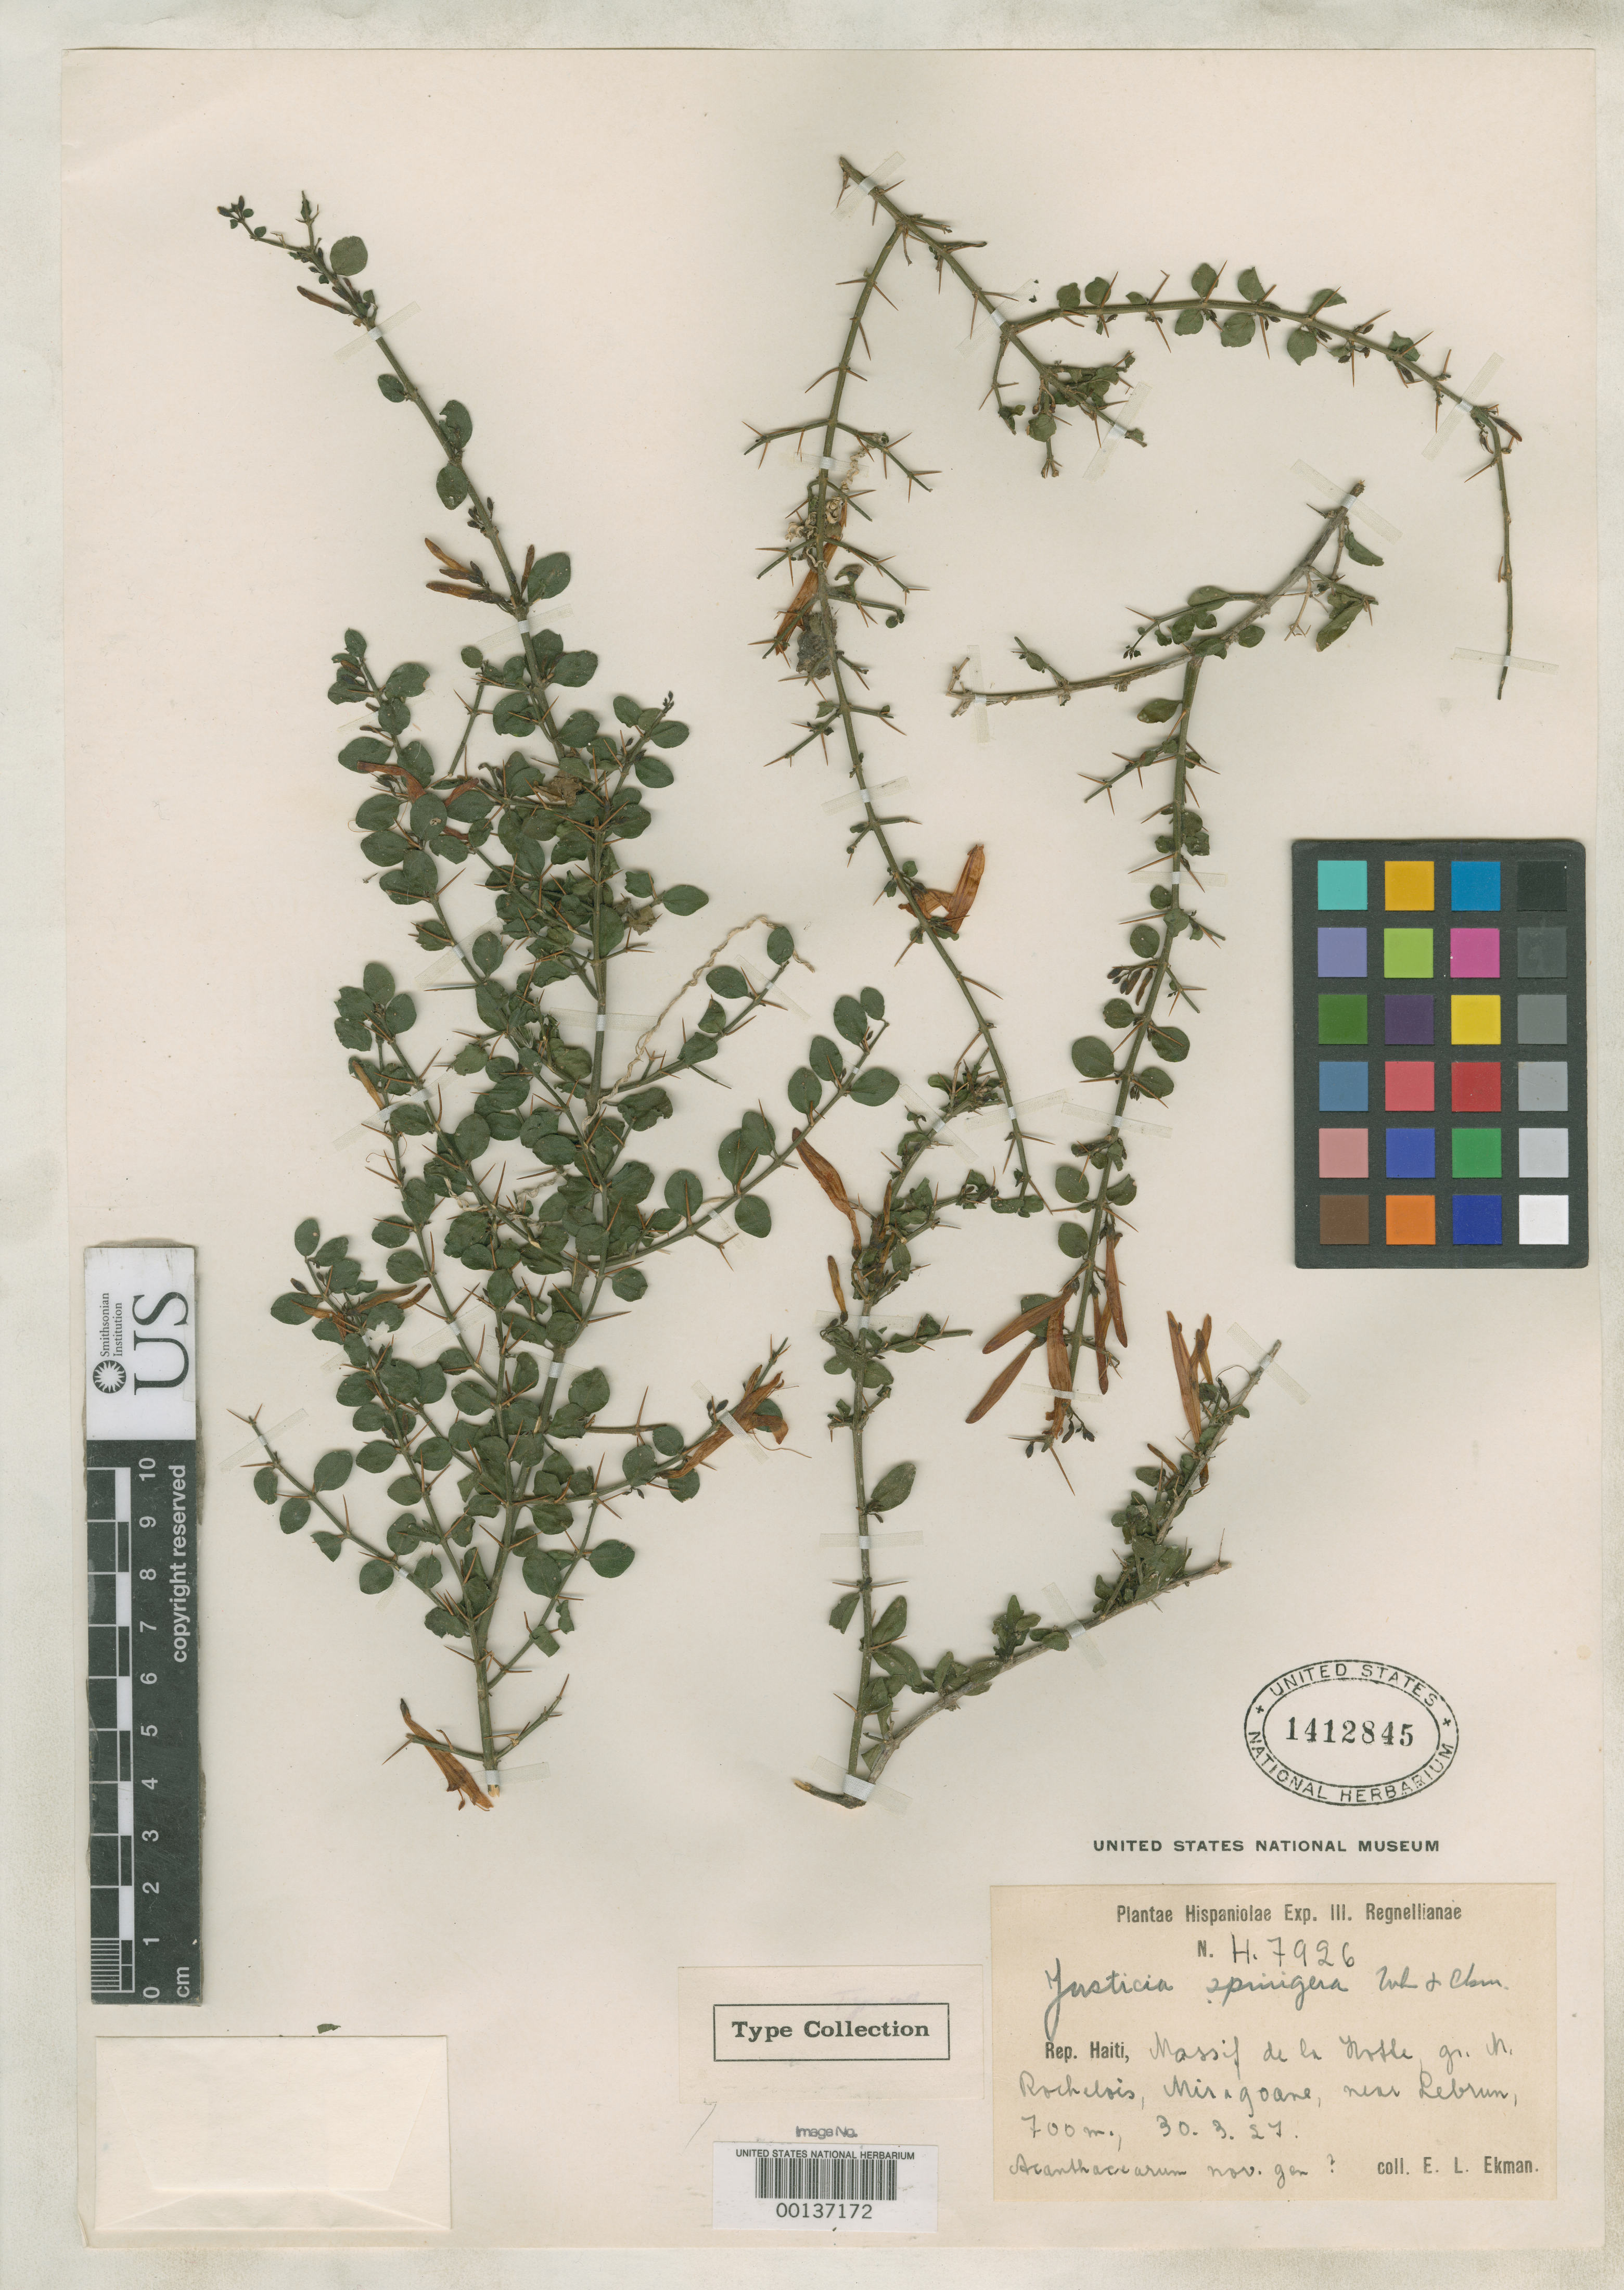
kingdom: Plantae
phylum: Tracheophyta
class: Magnoliopsida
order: Lamiales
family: Acanthaceae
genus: Justicia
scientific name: Justicia spinigera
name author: Urb. & Ekman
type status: Isotype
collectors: E. L. Ekman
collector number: H 7926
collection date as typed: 30 Mar 1927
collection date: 1927-03-30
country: Haiti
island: Hispaniola Island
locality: Massif de La Hotte in Gr. Morne Rochelois prope Miragoane ad viam inter le Brun et Quatre-chemins.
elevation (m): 700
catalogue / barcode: US 1412845